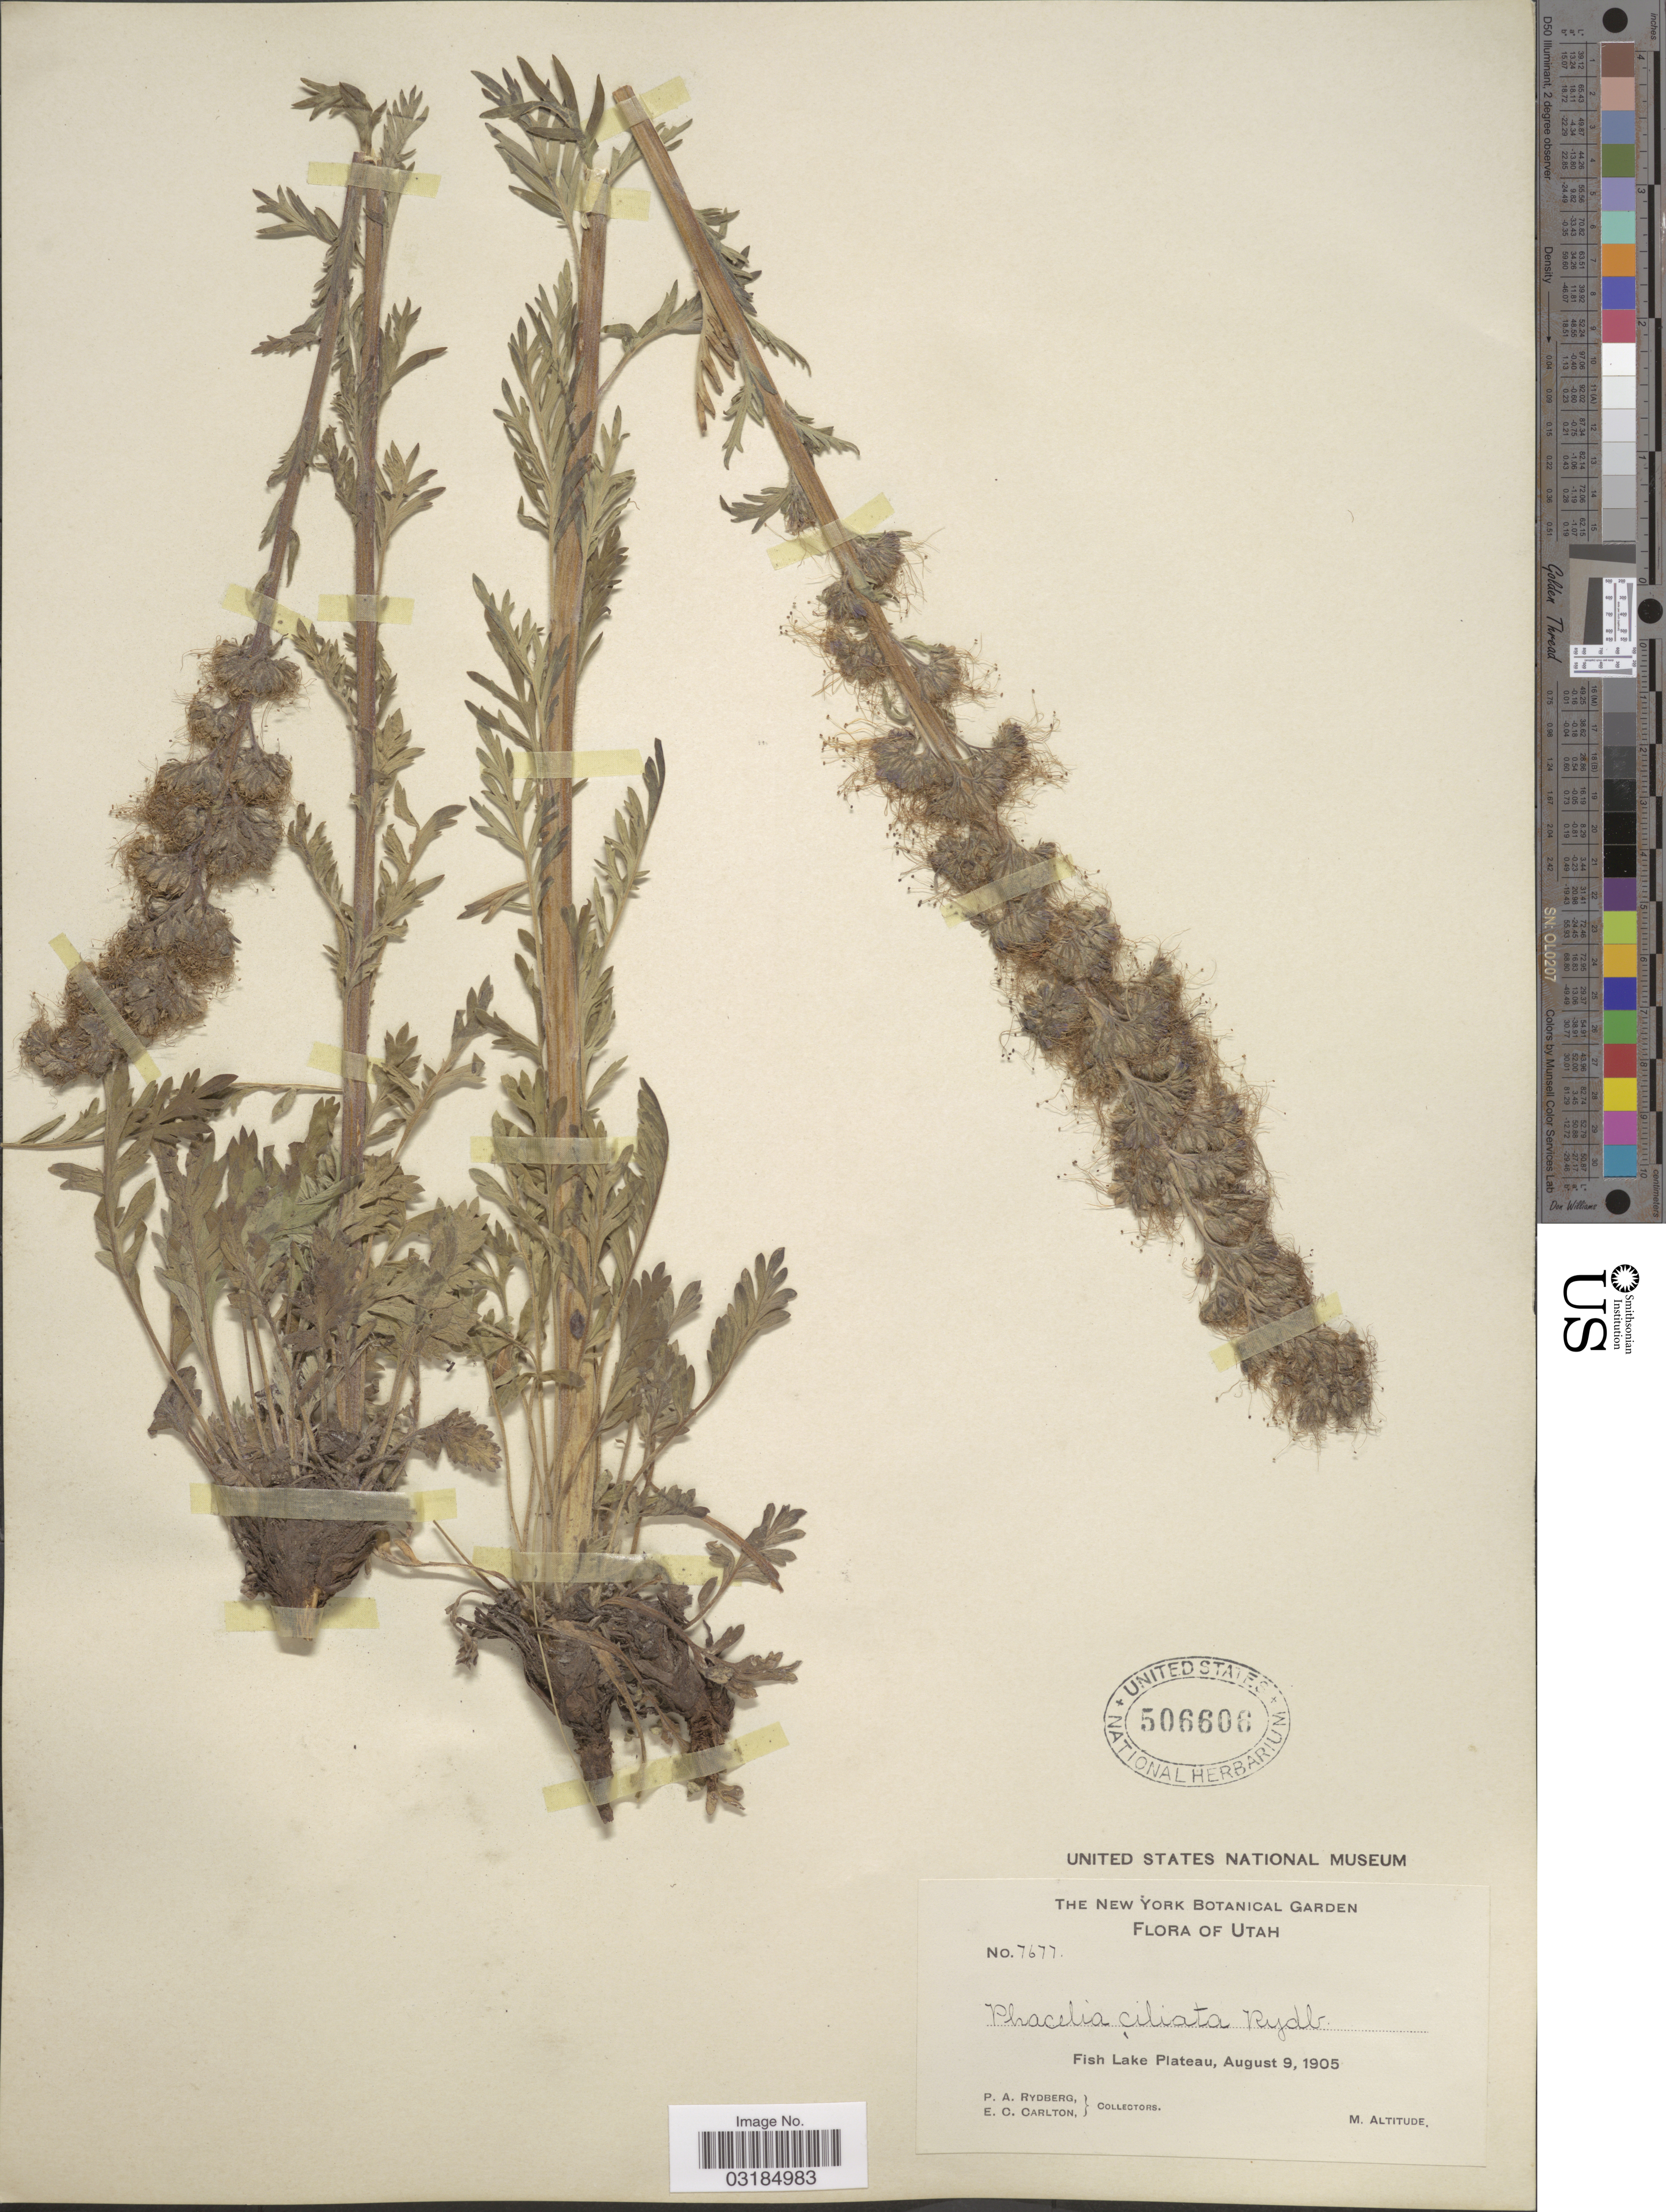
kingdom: Plantae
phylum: Tracheophyta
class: Magnoliopsida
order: Boraginales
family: Hydrophyllaceae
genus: Phacelia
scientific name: Phacelia ciliosa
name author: Rydb.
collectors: P. A. Rydberg & E. Carlton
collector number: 7677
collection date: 1905-08-09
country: United States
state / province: Utah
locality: Fish Lake Plateau.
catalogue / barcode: US 506606